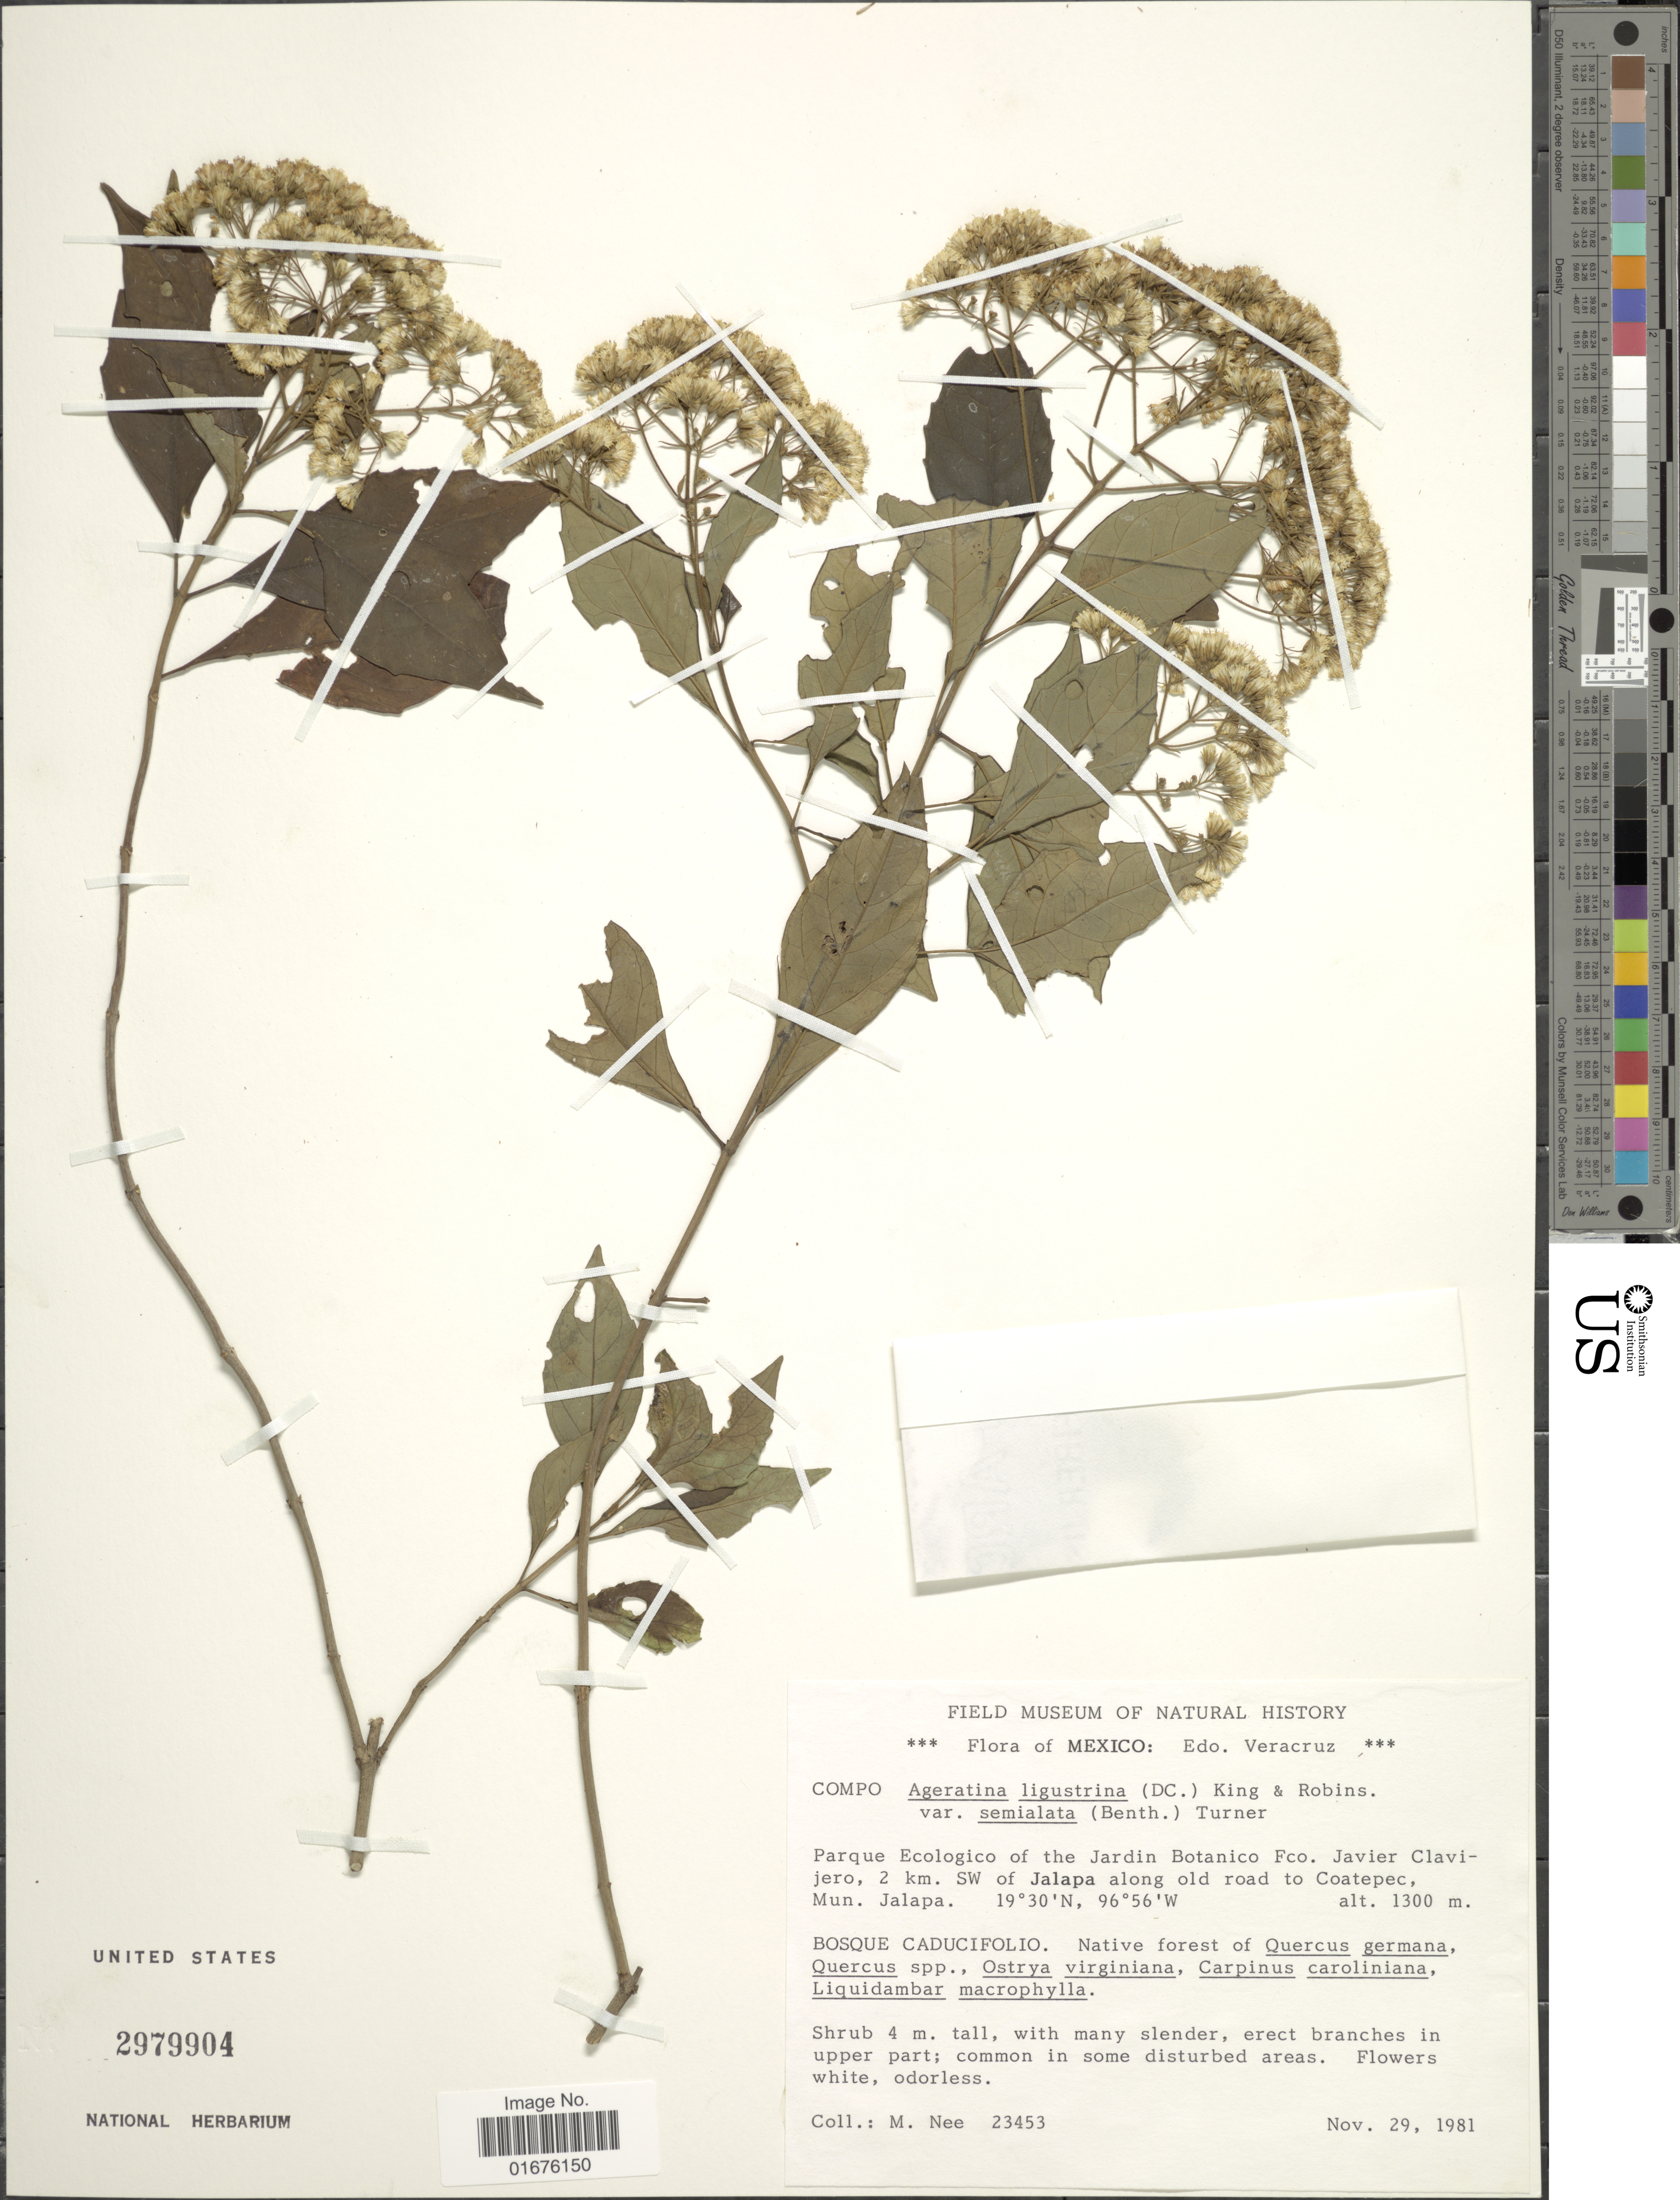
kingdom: Plantae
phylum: Tracheophyta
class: Magnoliopsida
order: Asterales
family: Asteraceae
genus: Ageratina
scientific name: Ageratina ligustrina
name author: (DC.) R.M. King & H. Rob.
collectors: M. Nee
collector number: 23453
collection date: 1981-11-29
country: Mexico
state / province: Veracruz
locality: Veracruz, Parque Ecologico of the Jardin Botanico Fco. Javier Clavijero, 2 km. SW of Jalapa along old road to Coatepec, Mun. Jalapa, Bosque Caducifolio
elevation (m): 1300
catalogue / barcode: US 2979904